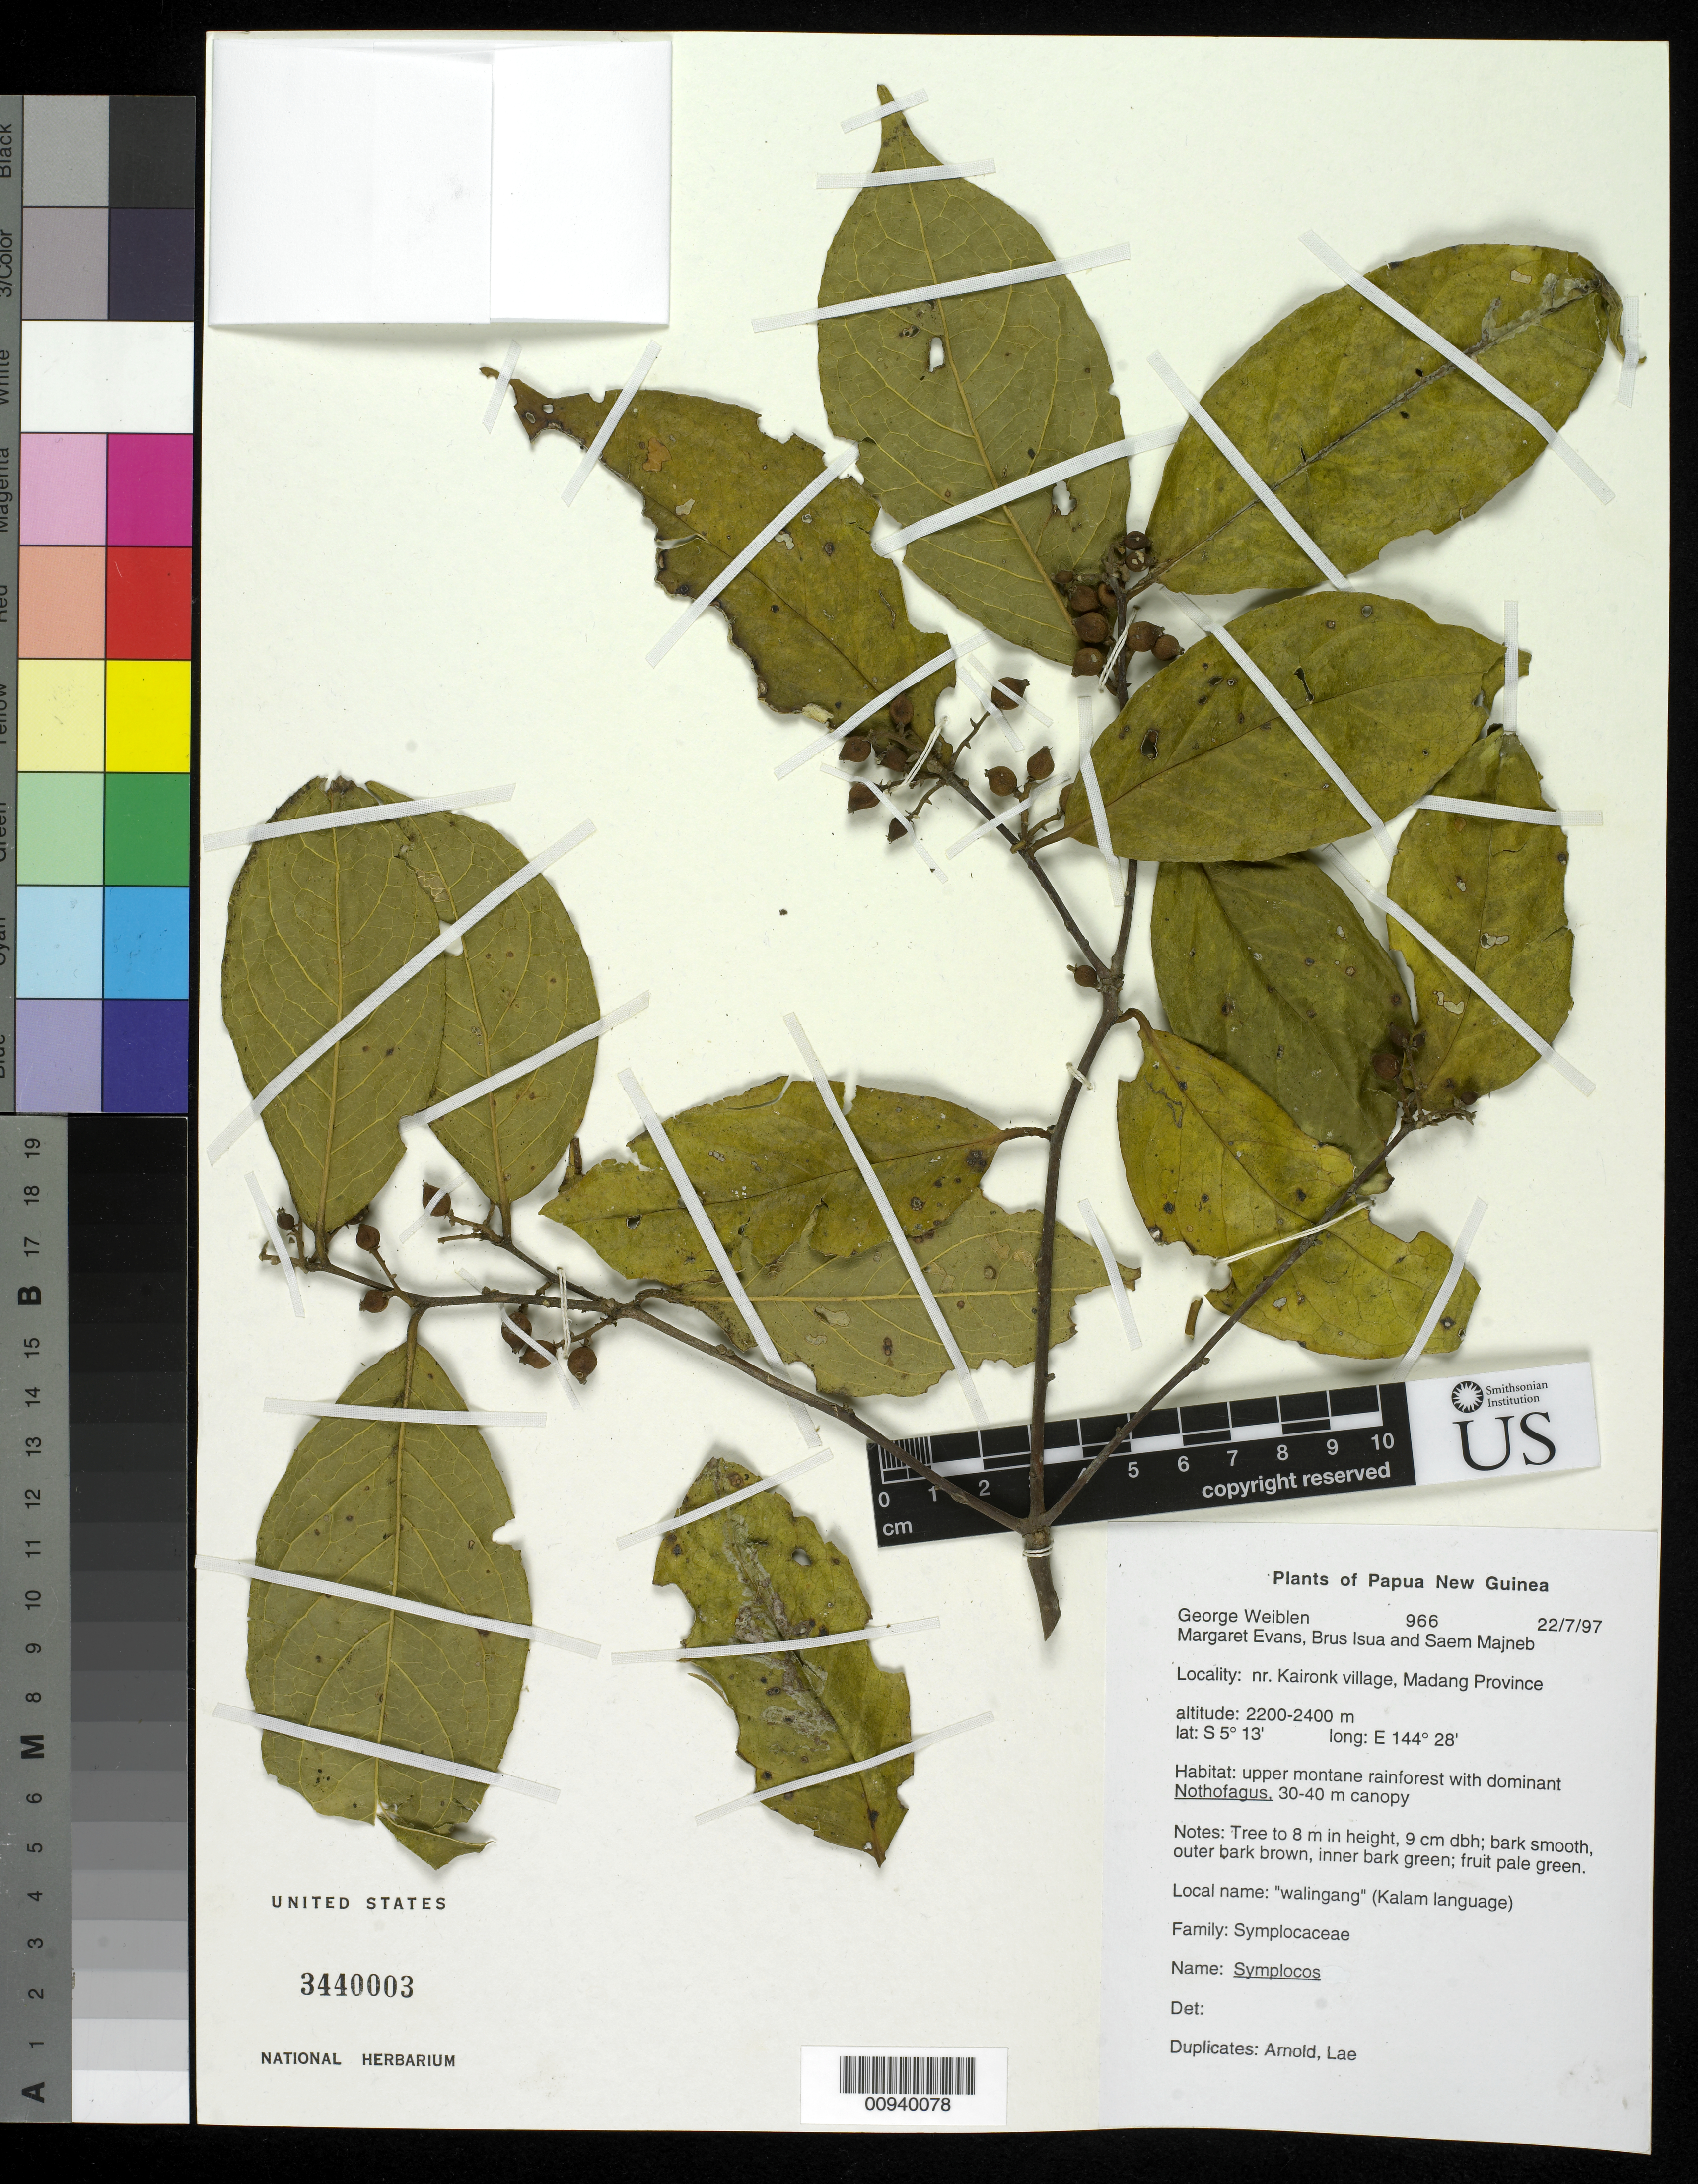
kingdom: Plantae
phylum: Tracheophyta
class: Magnoliopsida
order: Ericales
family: Symplocaceae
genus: Symplocos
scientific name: Symplocos sp.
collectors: G. D. Weiblen, Marg. Evans, B. Isua & S. Majneb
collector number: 996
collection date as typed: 22 Jul 1997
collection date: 1997-07-22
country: Papua New Guinea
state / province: Madang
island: New Guinea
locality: Nr. Kaironk village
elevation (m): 2200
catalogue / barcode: US 3440003